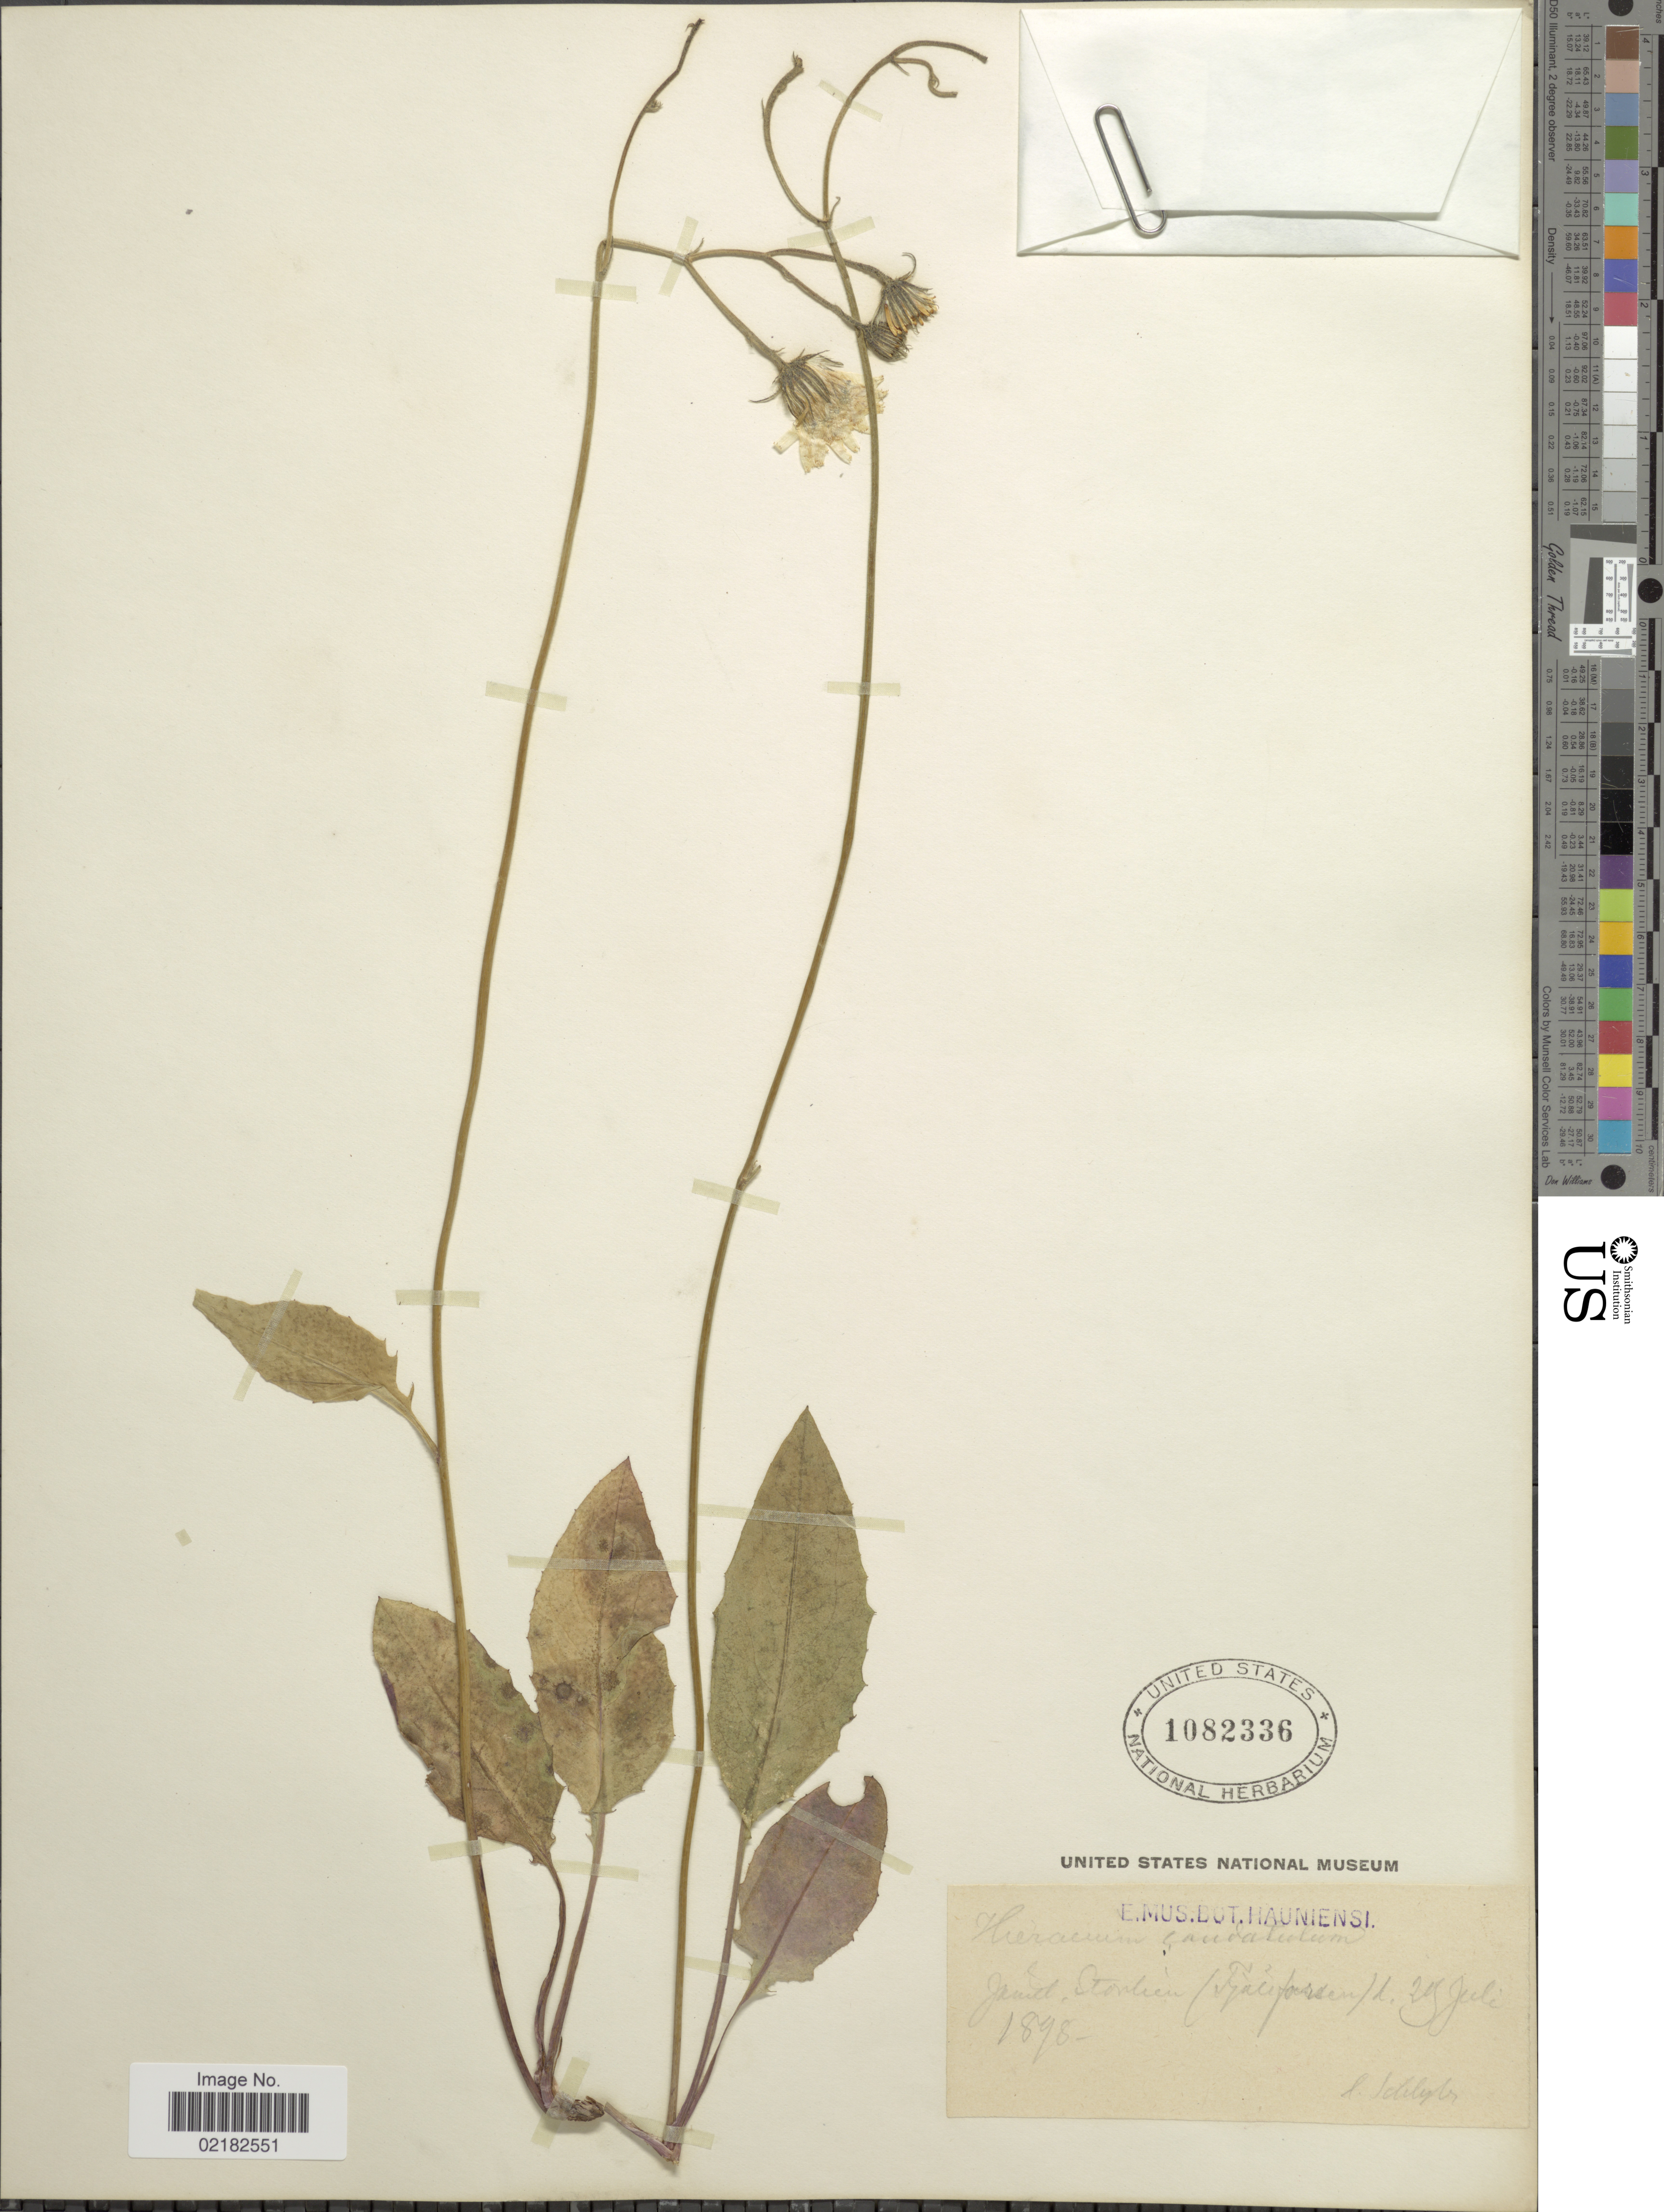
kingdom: Plantae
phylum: Tracheophyta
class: Magnoliopsida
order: Asterales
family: Asteraceae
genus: Hieracium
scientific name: Hieracium caudatulum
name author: Almquist ex Johanss.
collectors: C. Schlyter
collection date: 1898-07-29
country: Sweden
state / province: Jämtland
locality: Jamtl., Storlien (Fjalleforsen) [interpreted]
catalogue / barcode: US 1082336